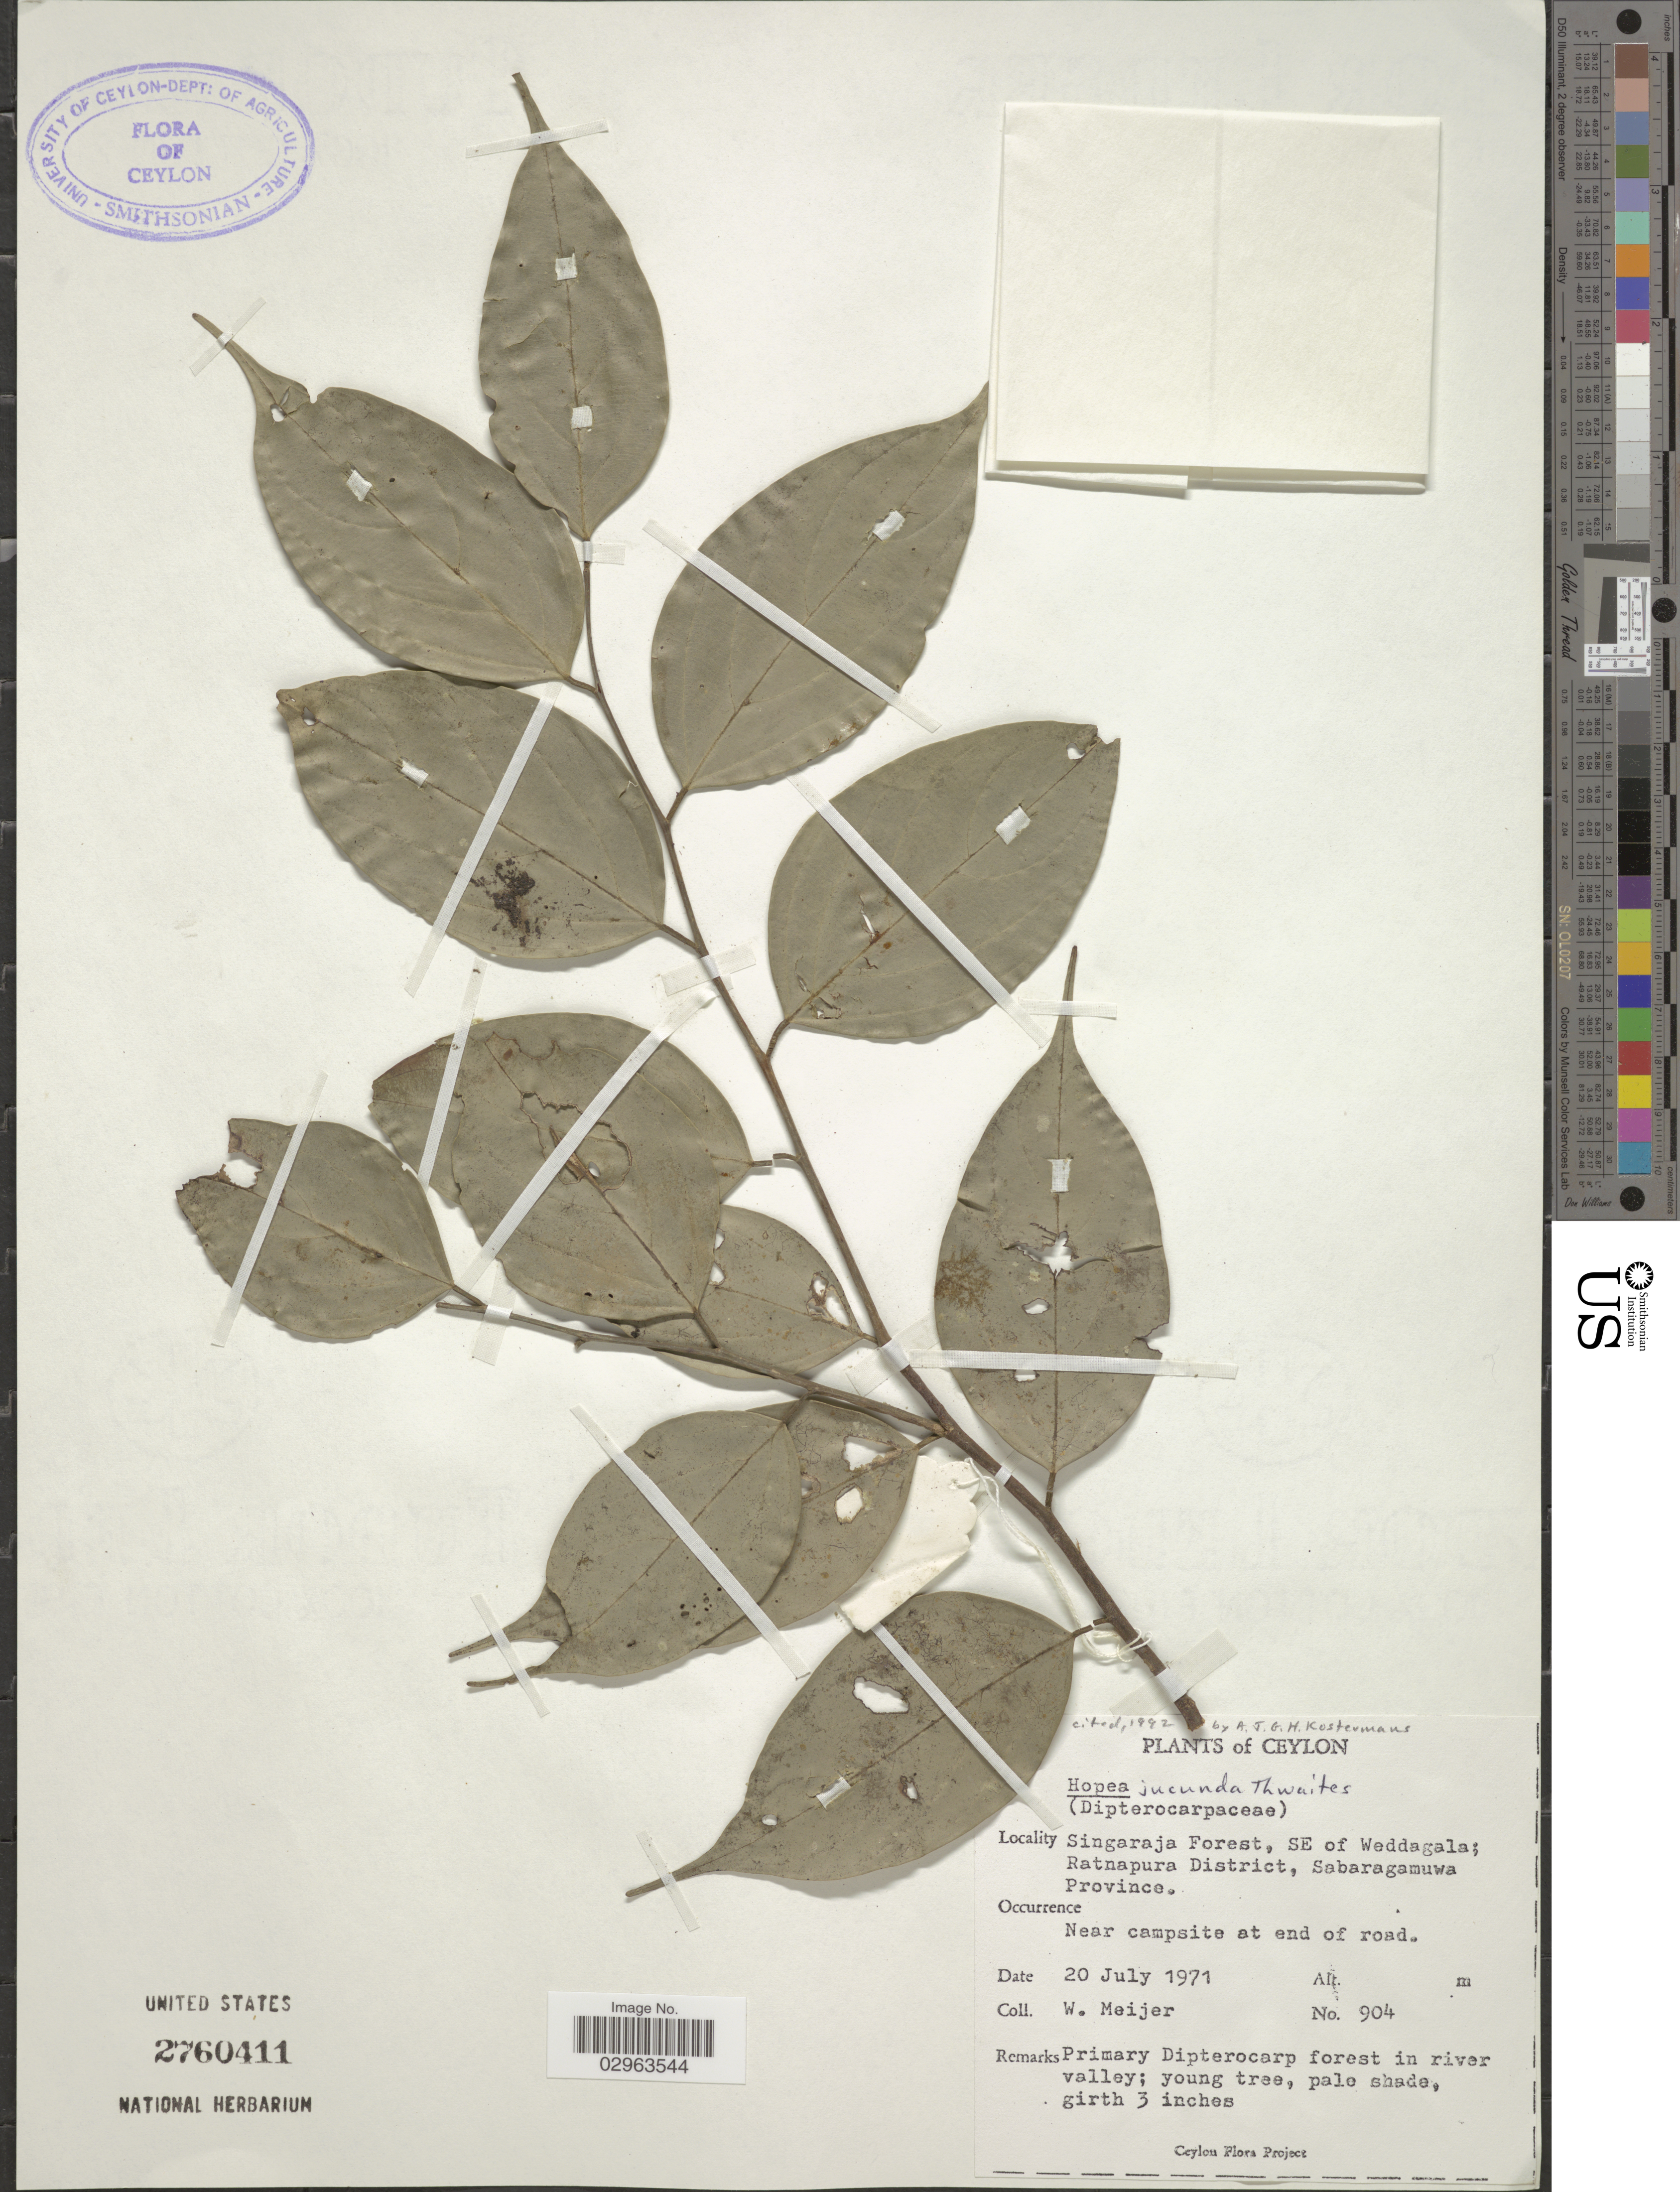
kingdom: Plantae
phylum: Tracheophyta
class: Magnoliopsida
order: Malvales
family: Dipterocarpaceae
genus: Hopea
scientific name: Hopea jucunda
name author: Thwaites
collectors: W. Meijer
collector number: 904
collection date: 1971-07-20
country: Sri Lanka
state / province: Sabaragamuwa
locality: Ceylon. Singaraja Forest, SE of Weddagala; Ratnapura District. Near campsite at end of road.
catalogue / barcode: US 2760411